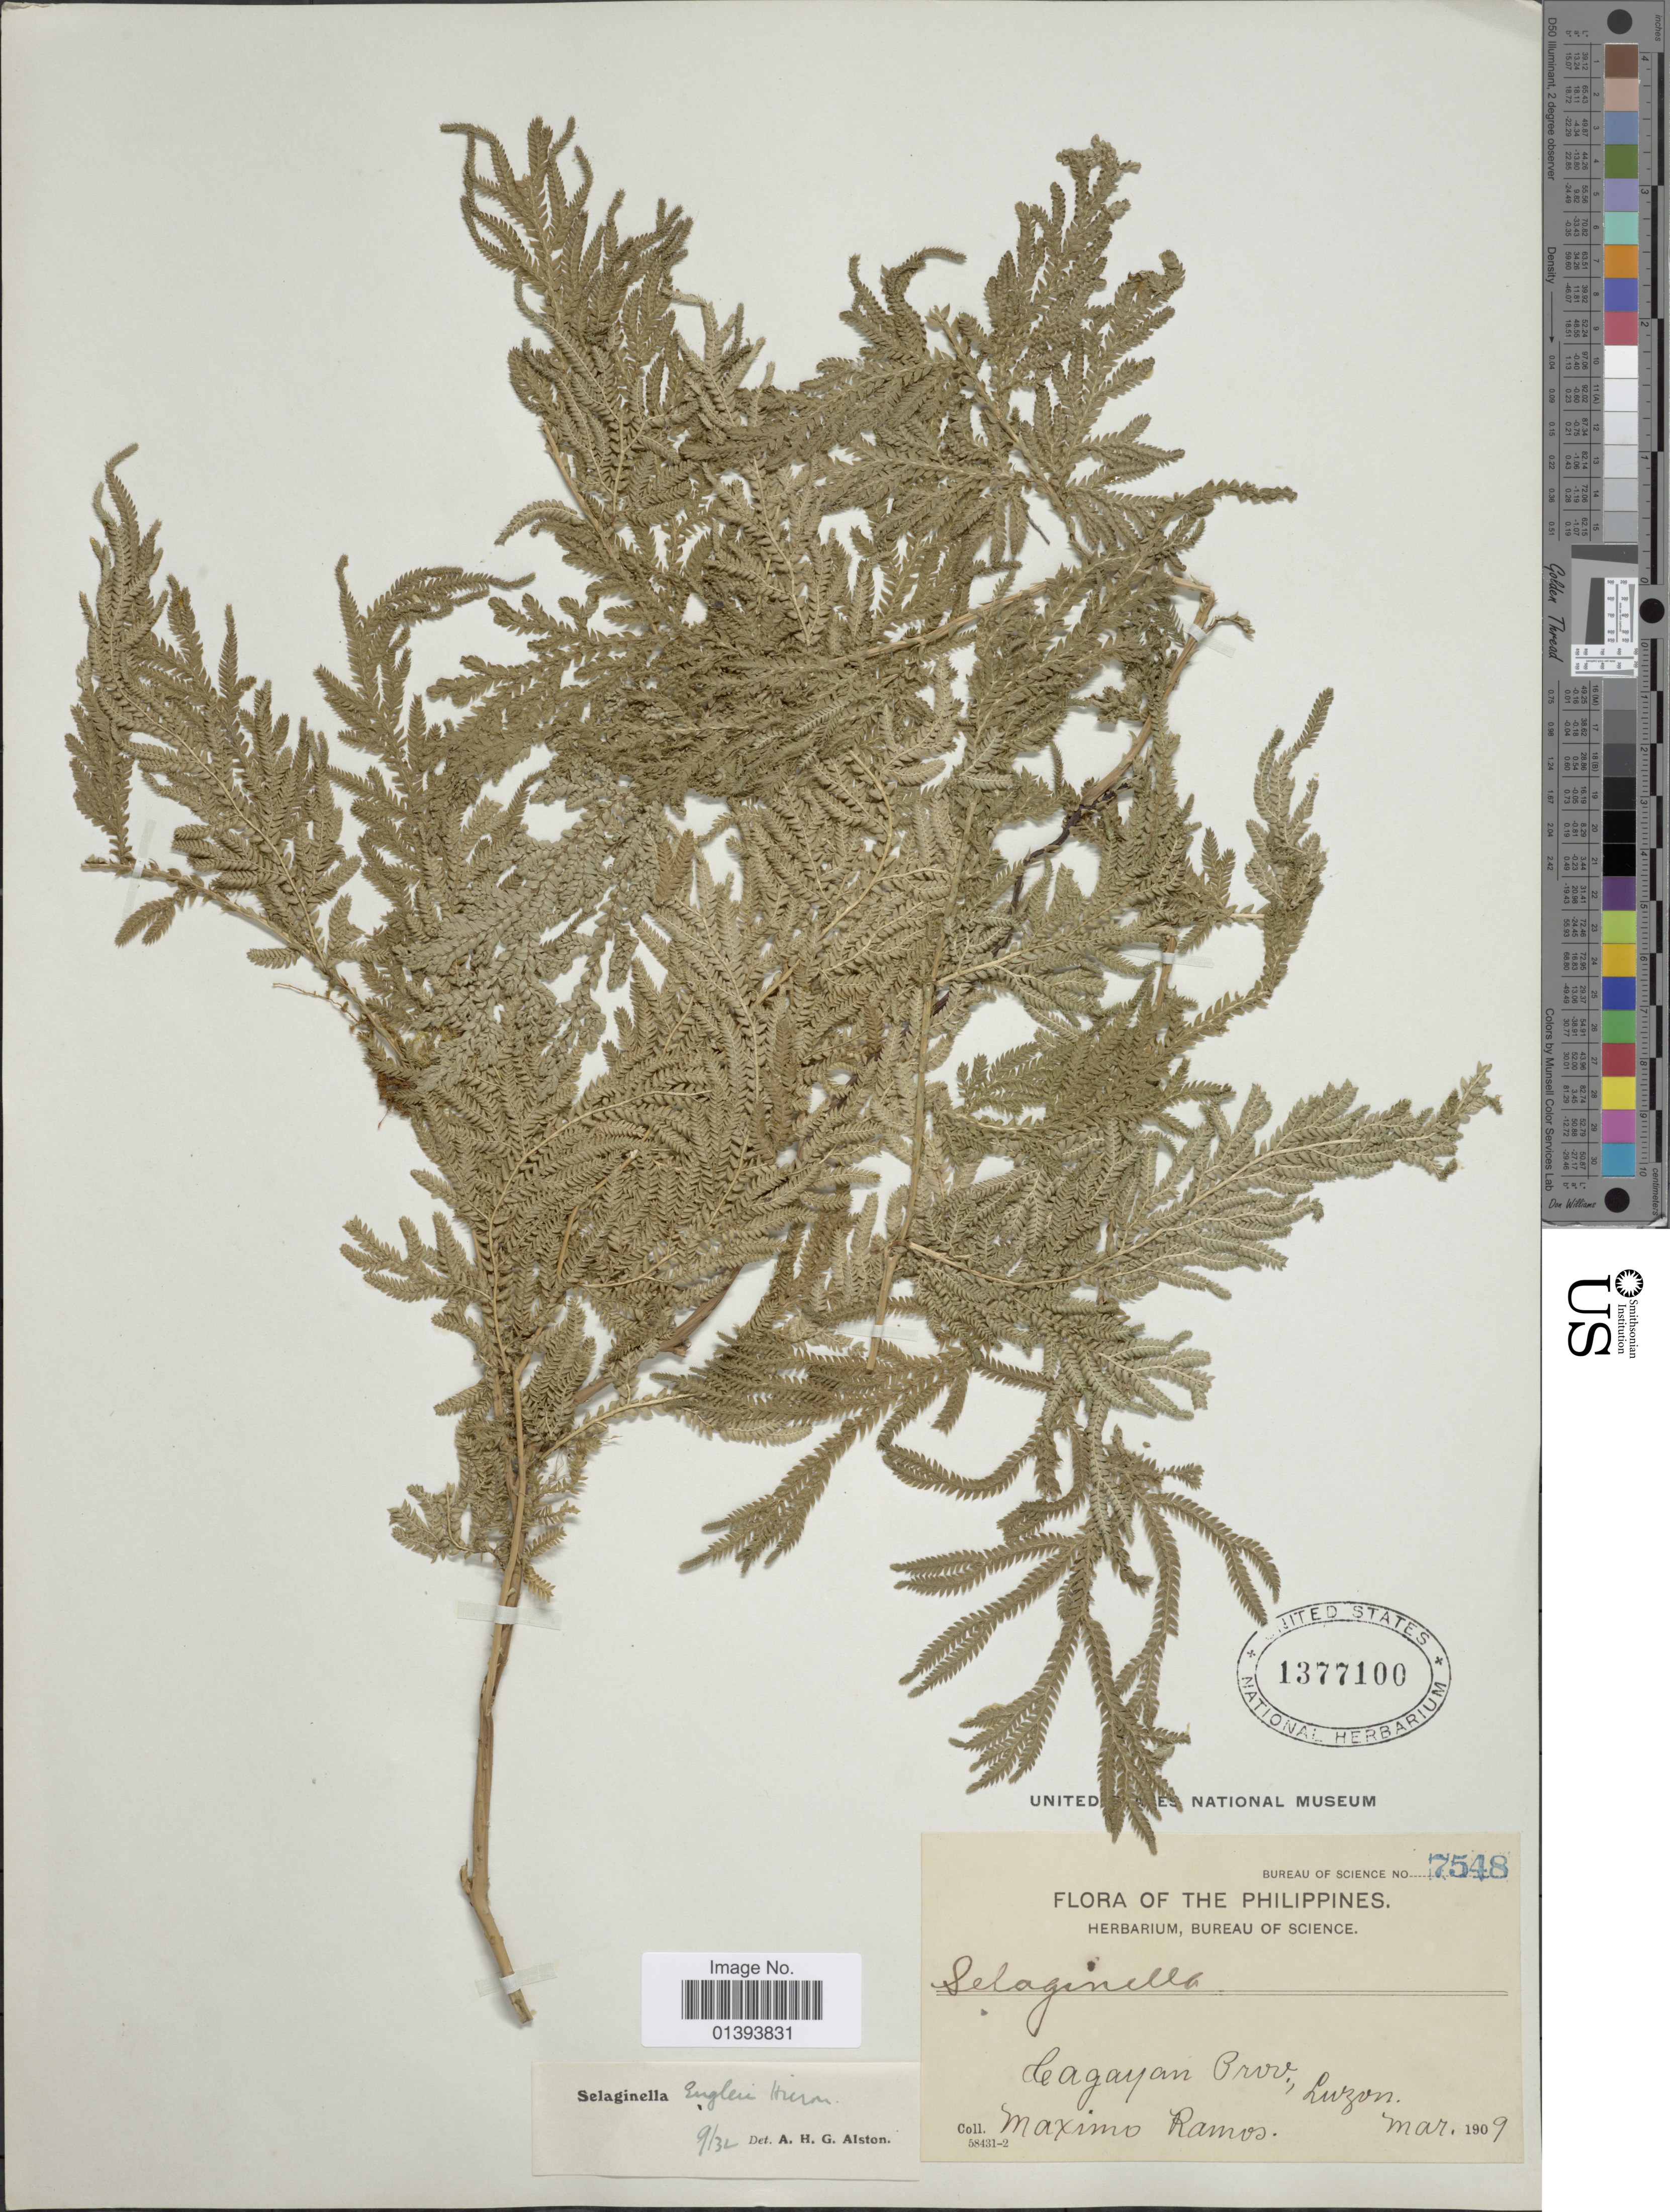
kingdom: Plantae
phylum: Tracheophyta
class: Lycopodiopsida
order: Selaginellales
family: Selaginellaceae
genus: Selaginella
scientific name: Selaginella engleri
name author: Hieron.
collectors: M. Ramos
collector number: Bureau of Science 7548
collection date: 1909-03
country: Philippines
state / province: Central Luzon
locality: Cagayan Prov., Luzon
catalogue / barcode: US 1377100